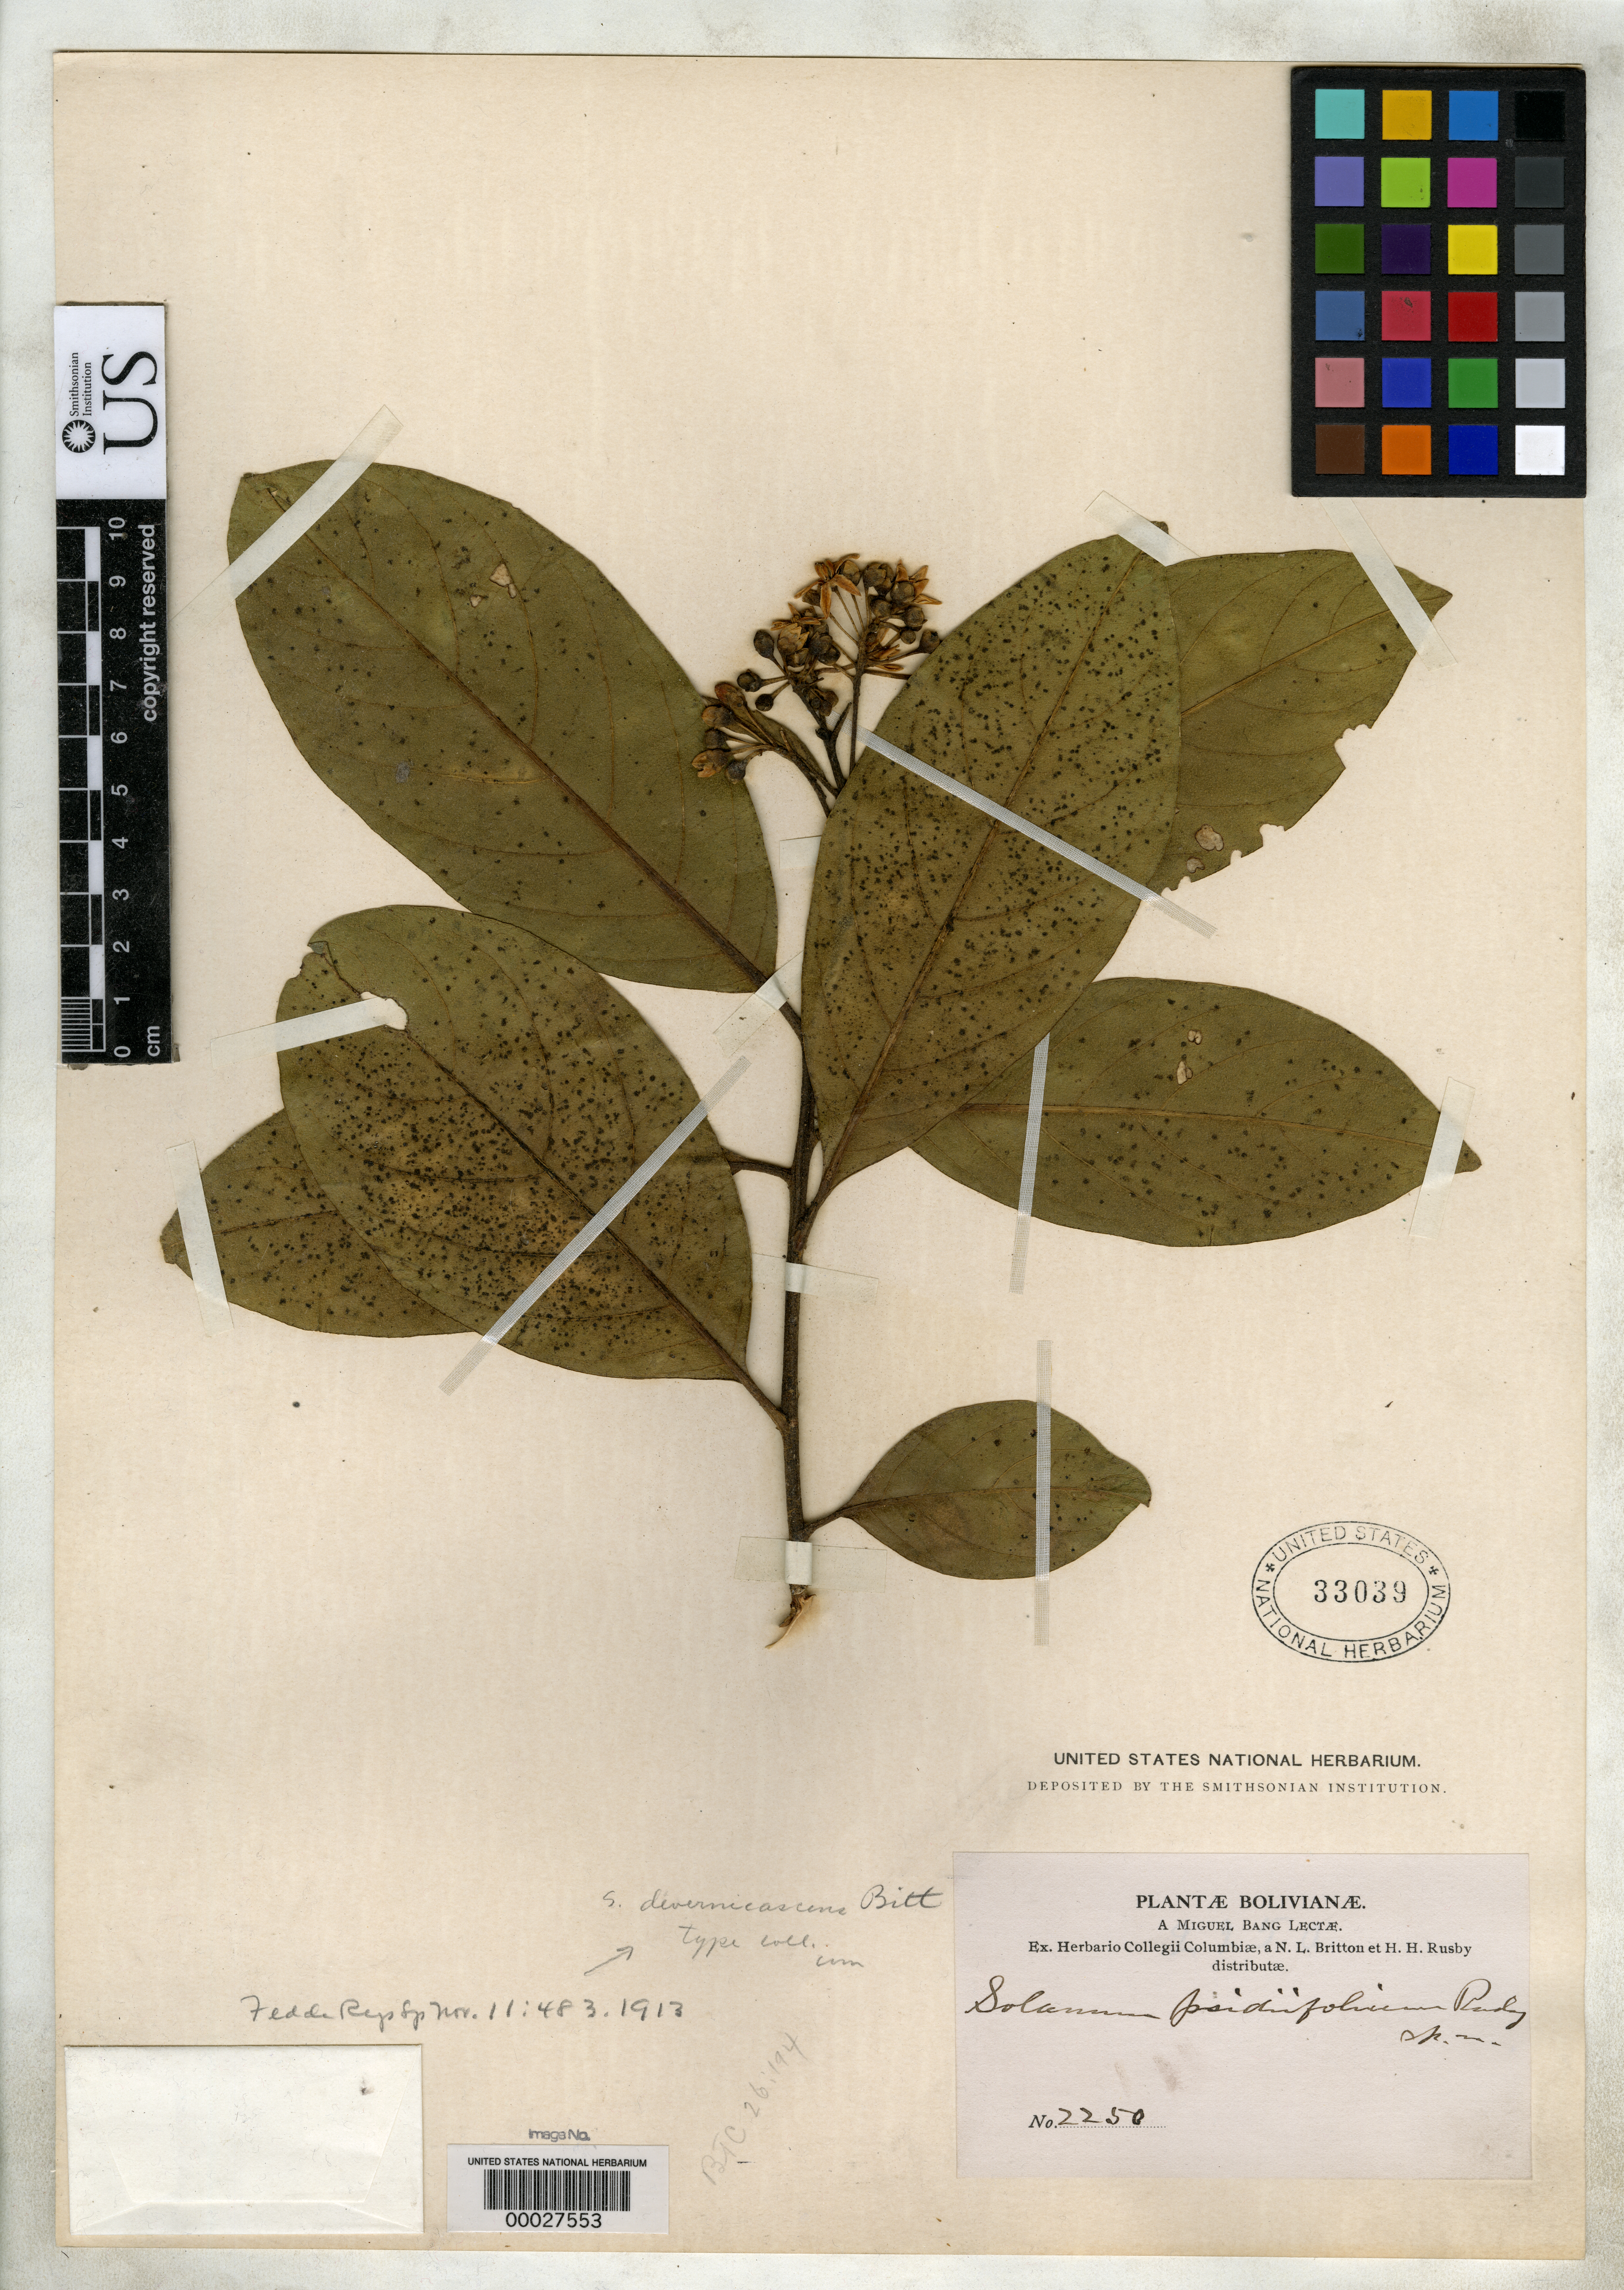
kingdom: Plantae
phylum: Tracheophyta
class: Magnoliopsida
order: Solanales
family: Solanaceae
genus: Solanum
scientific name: Solanum devernicascens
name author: Bitter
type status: Isolectotype; Isotype; Isosyntype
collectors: M. Bang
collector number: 2250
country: Bolivia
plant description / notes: Currently accepted name as cited by Knapp (2002, Fl. Neotrop. Monogr. 84: 146). Bang 2250 is also cited in the protologue of Solanum psidiifolium Rusby, as syntype or paratype depending upon interpretation.; Also a [syn]type of Solanum psidiifolium Rusby.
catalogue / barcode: US 33039